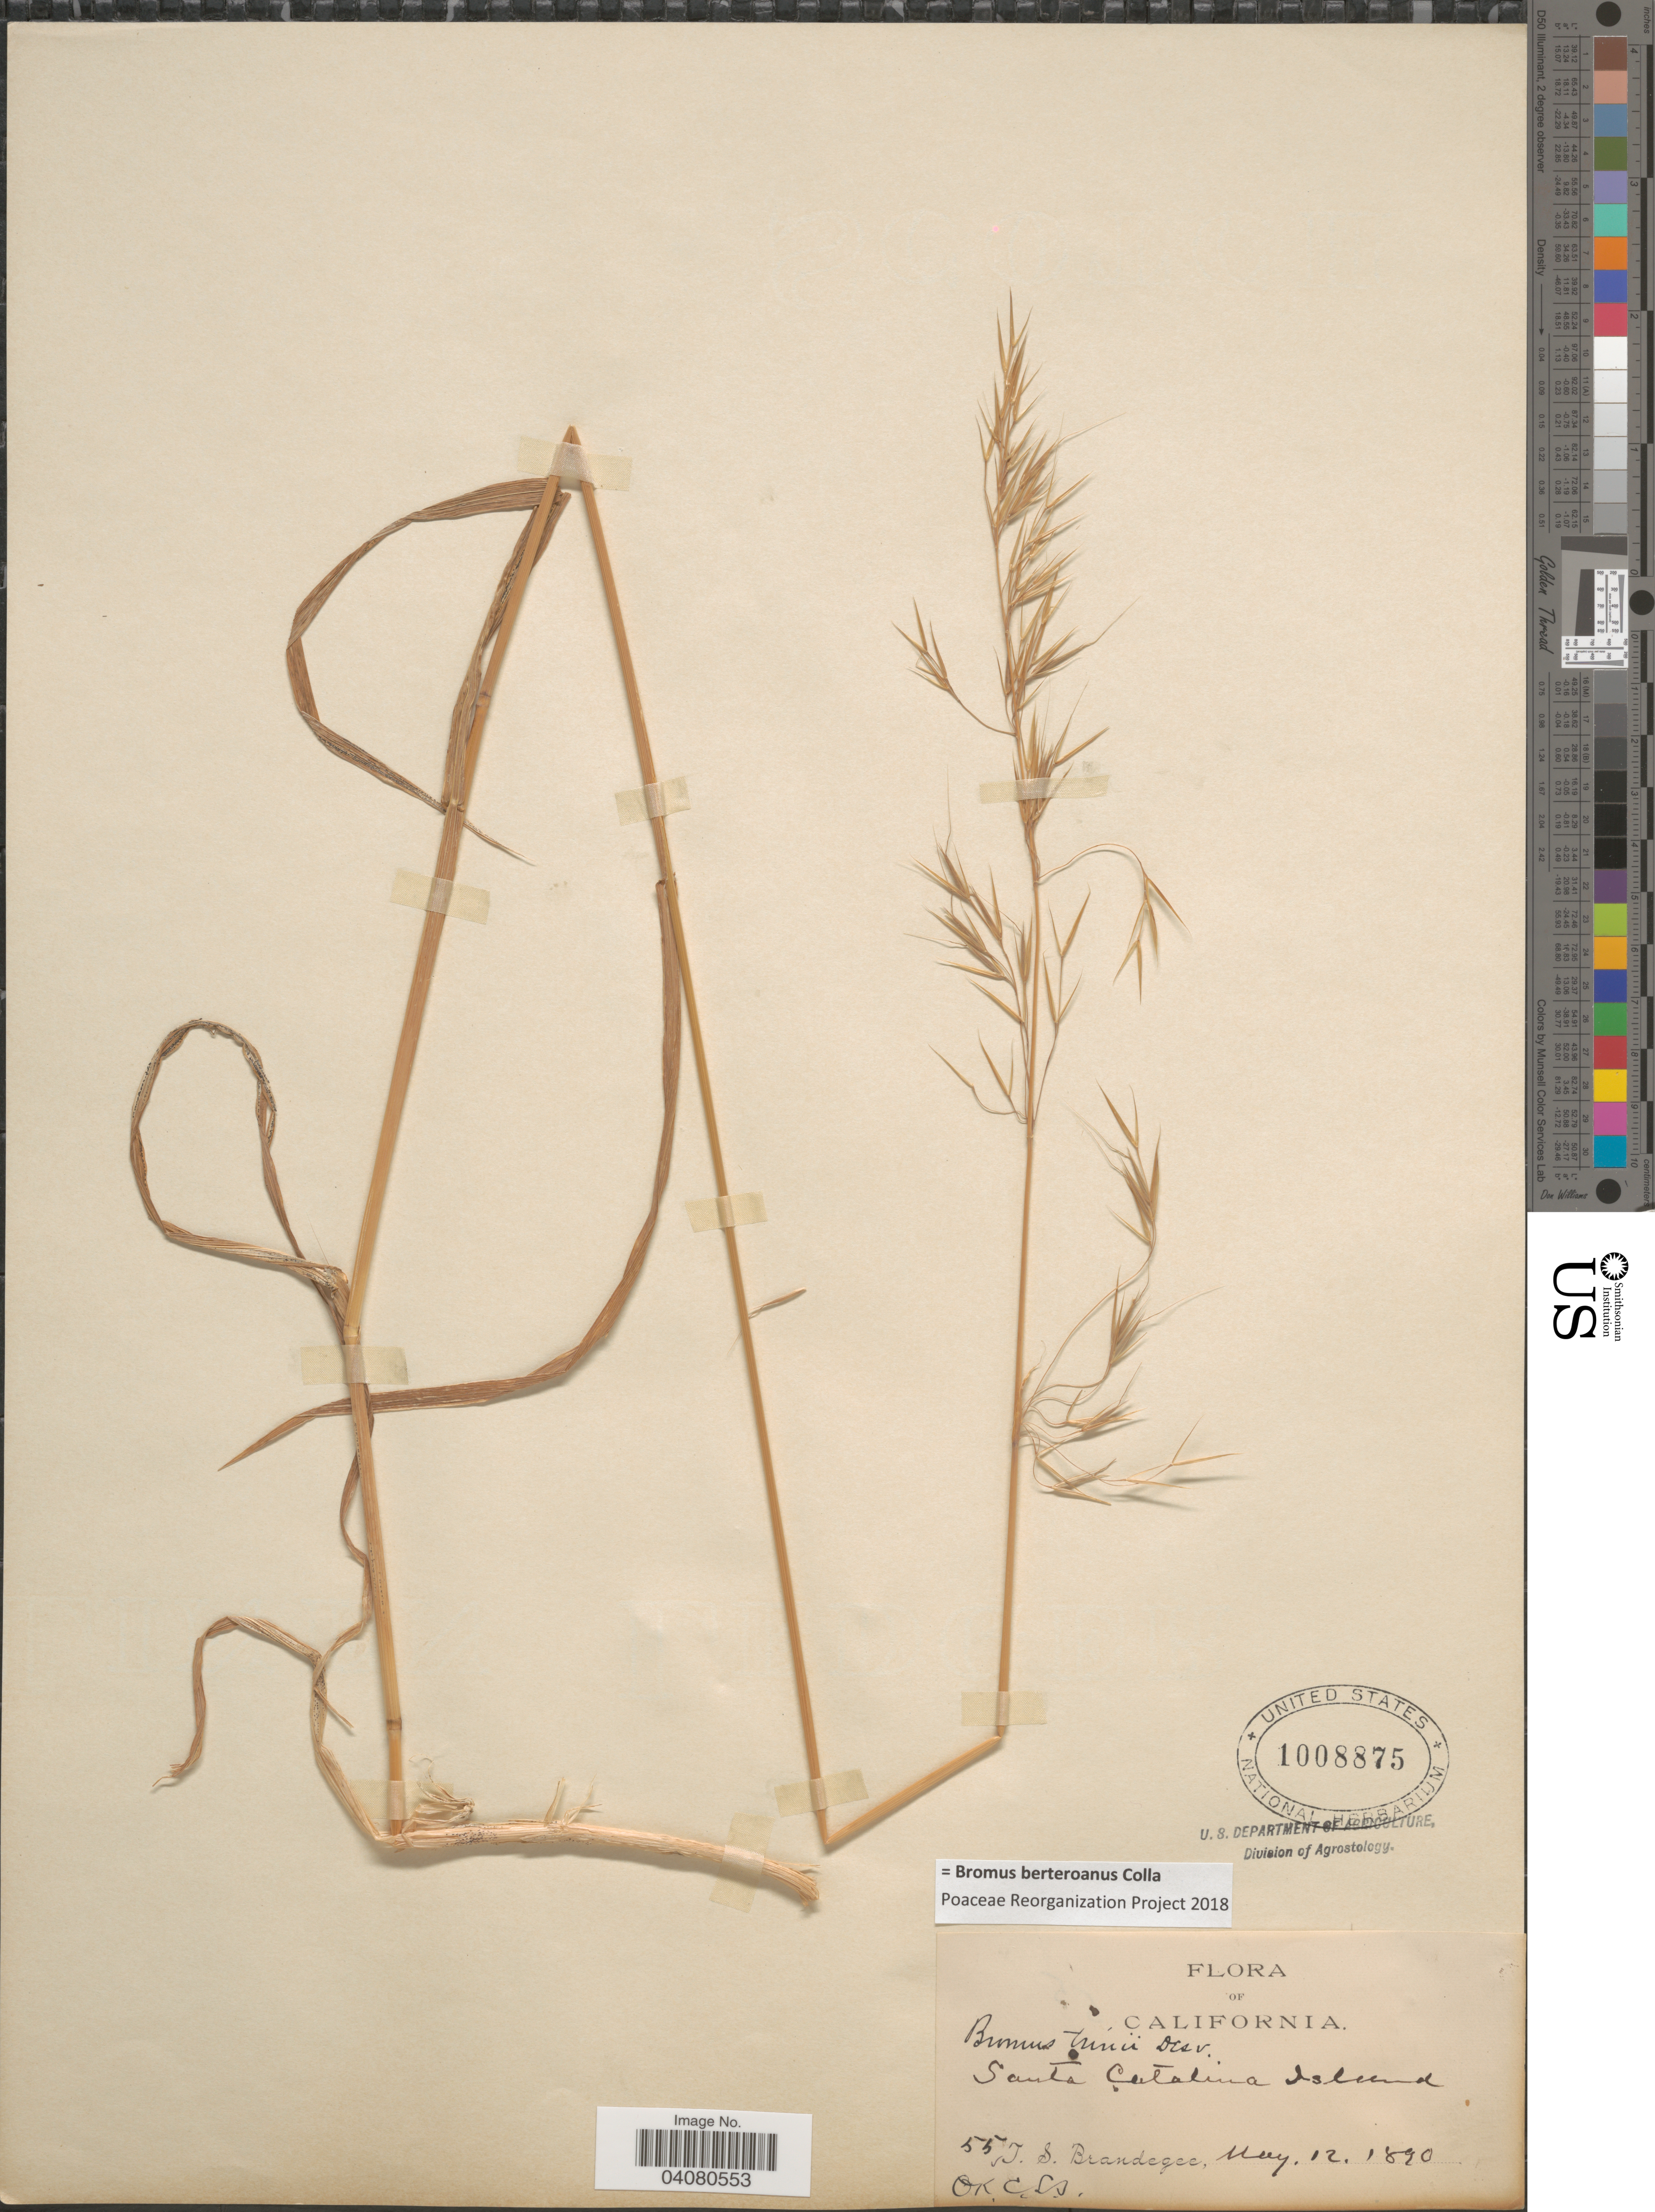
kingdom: Plantae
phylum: Tracheophyta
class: Liliopsida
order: Poales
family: Poaceae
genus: Bromus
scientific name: Bromus berteroanus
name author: Colla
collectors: J. S. Brandegee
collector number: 55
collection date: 1890-05-12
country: United States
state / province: California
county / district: Los Angeles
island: Santa Catalina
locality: Santa Catalina Island.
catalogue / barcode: US 1008875